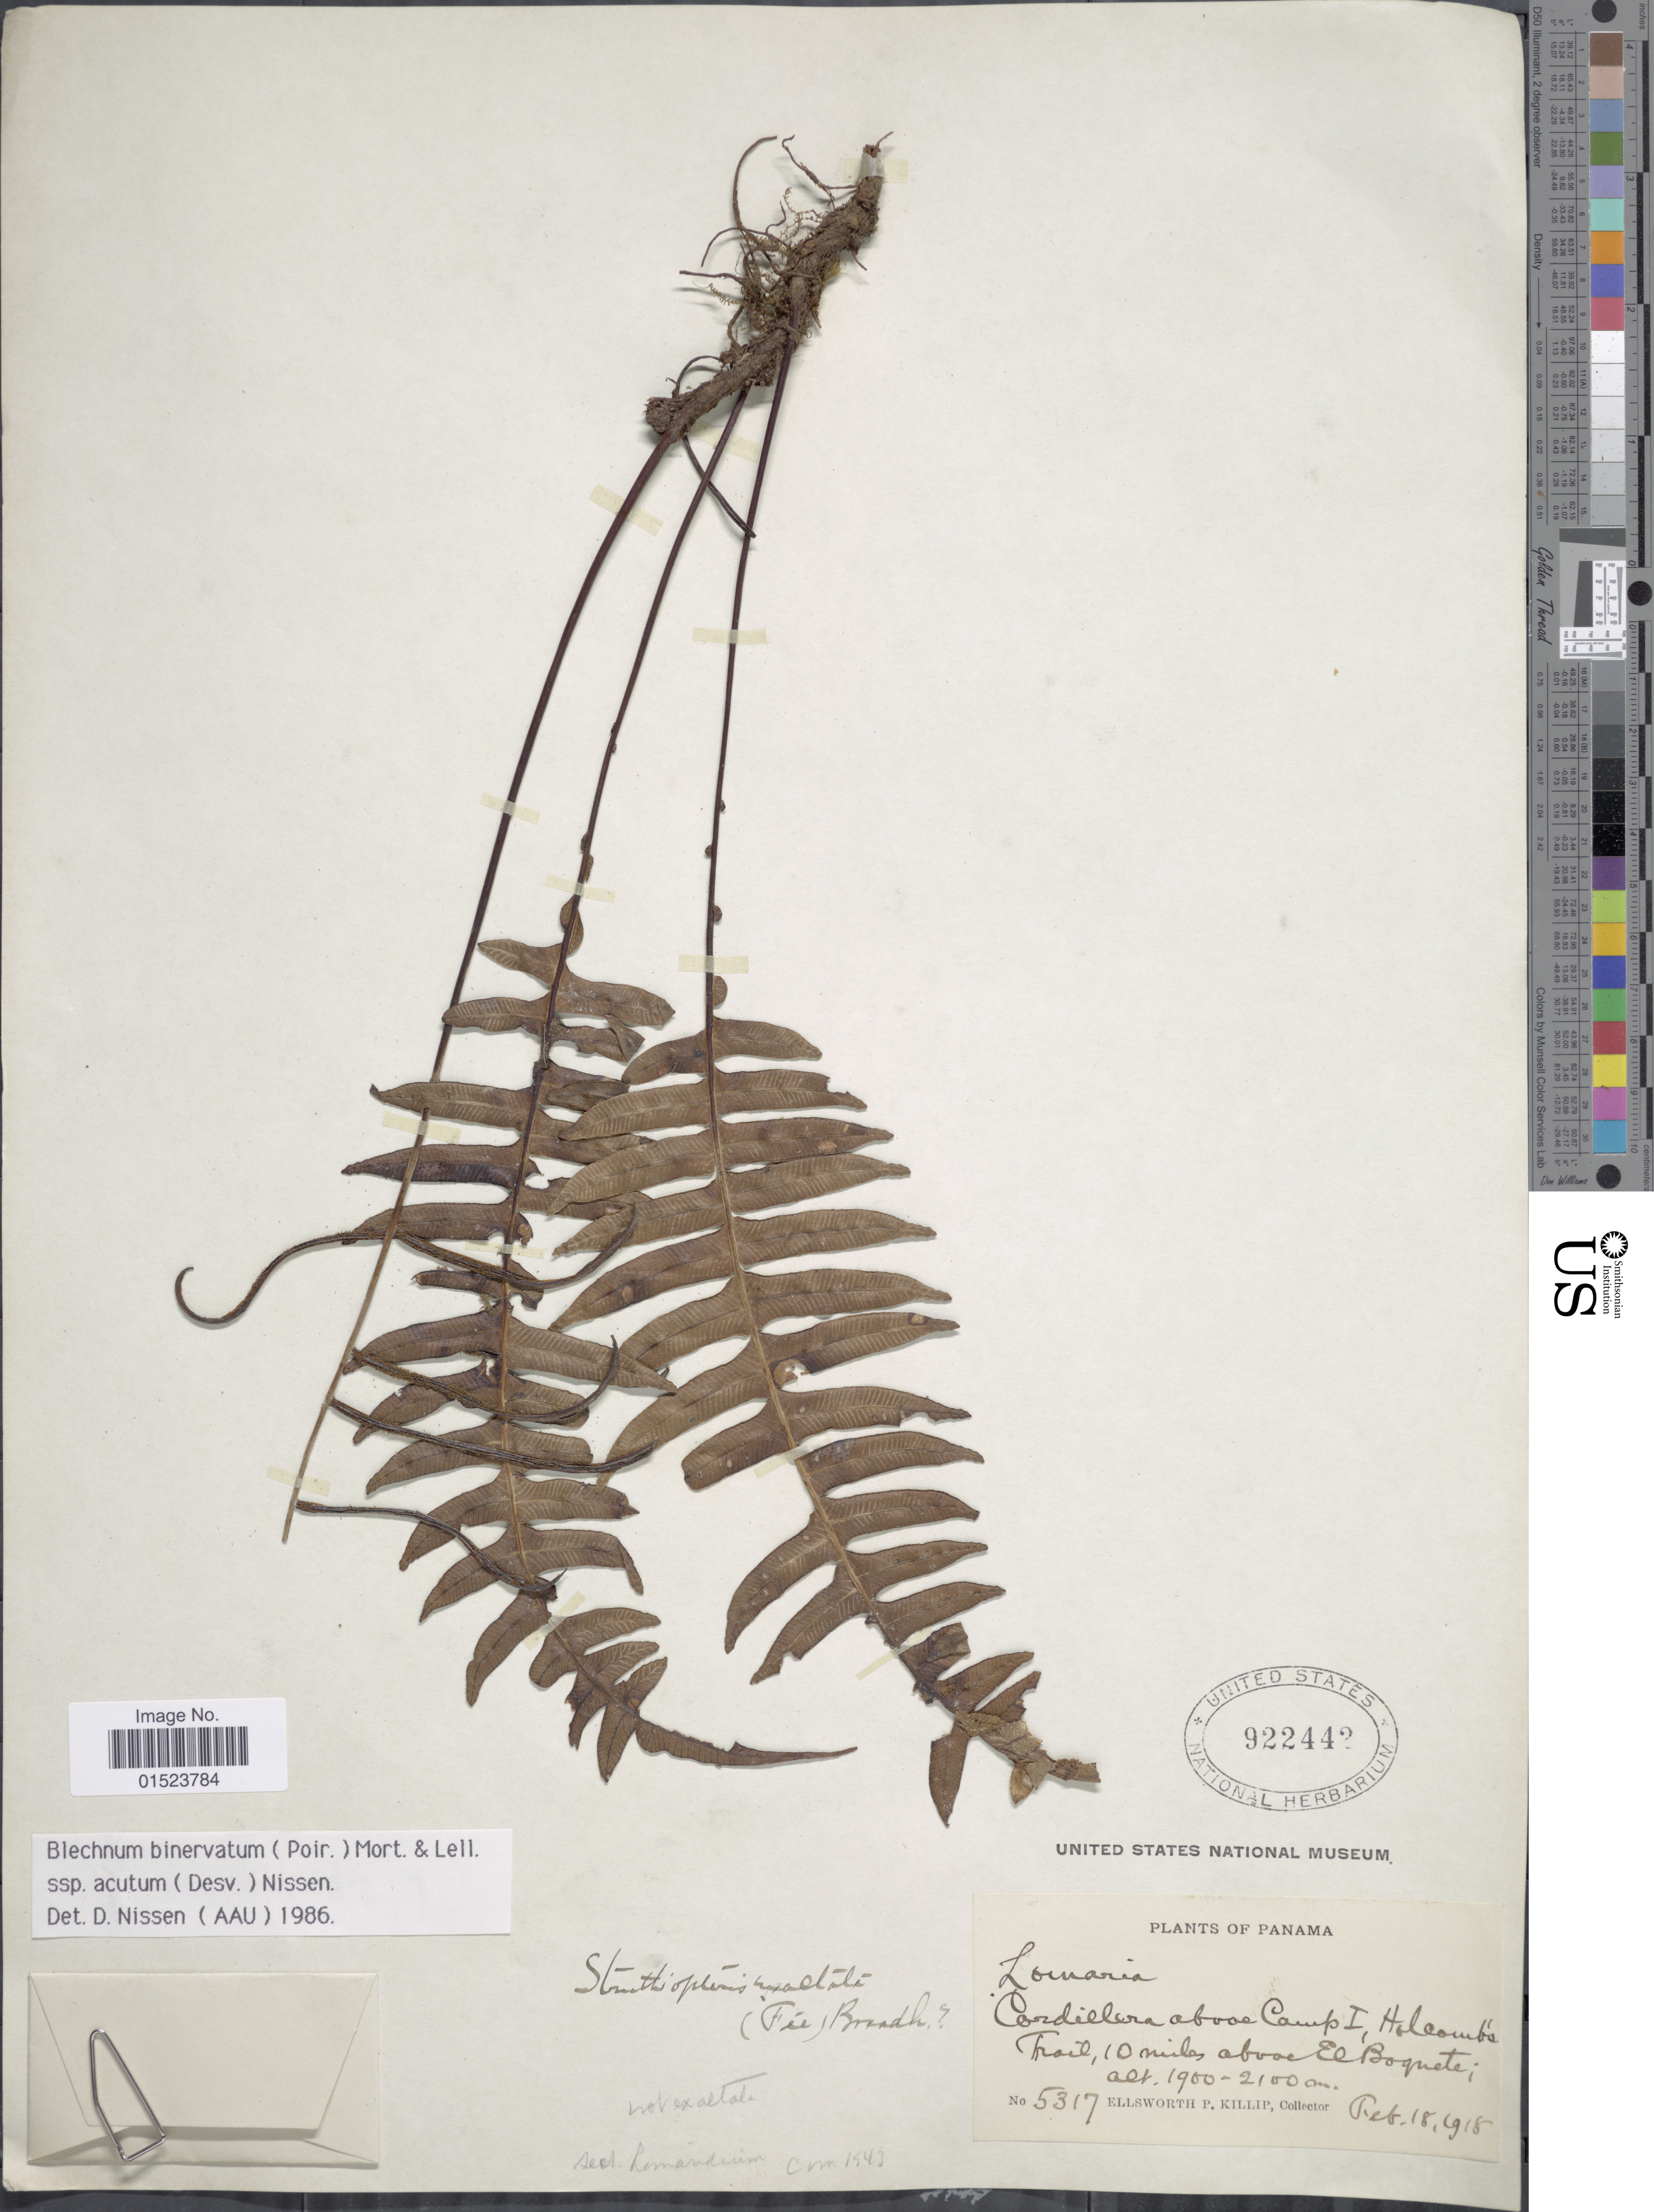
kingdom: Plantae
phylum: Tracheophyta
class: Polypodiopsida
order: Polypodiales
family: Blechnaceae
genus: Blechnum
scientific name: Blechnum ensiforme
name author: (Liebm.) C. Chr.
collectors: E. P. Killip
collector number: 5317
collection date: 1918-02-18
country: Panama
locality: Cordillera above Camp I, Holcomb's Trail, 10 miles above El Boquete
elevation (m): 1900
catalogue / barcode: US 922442